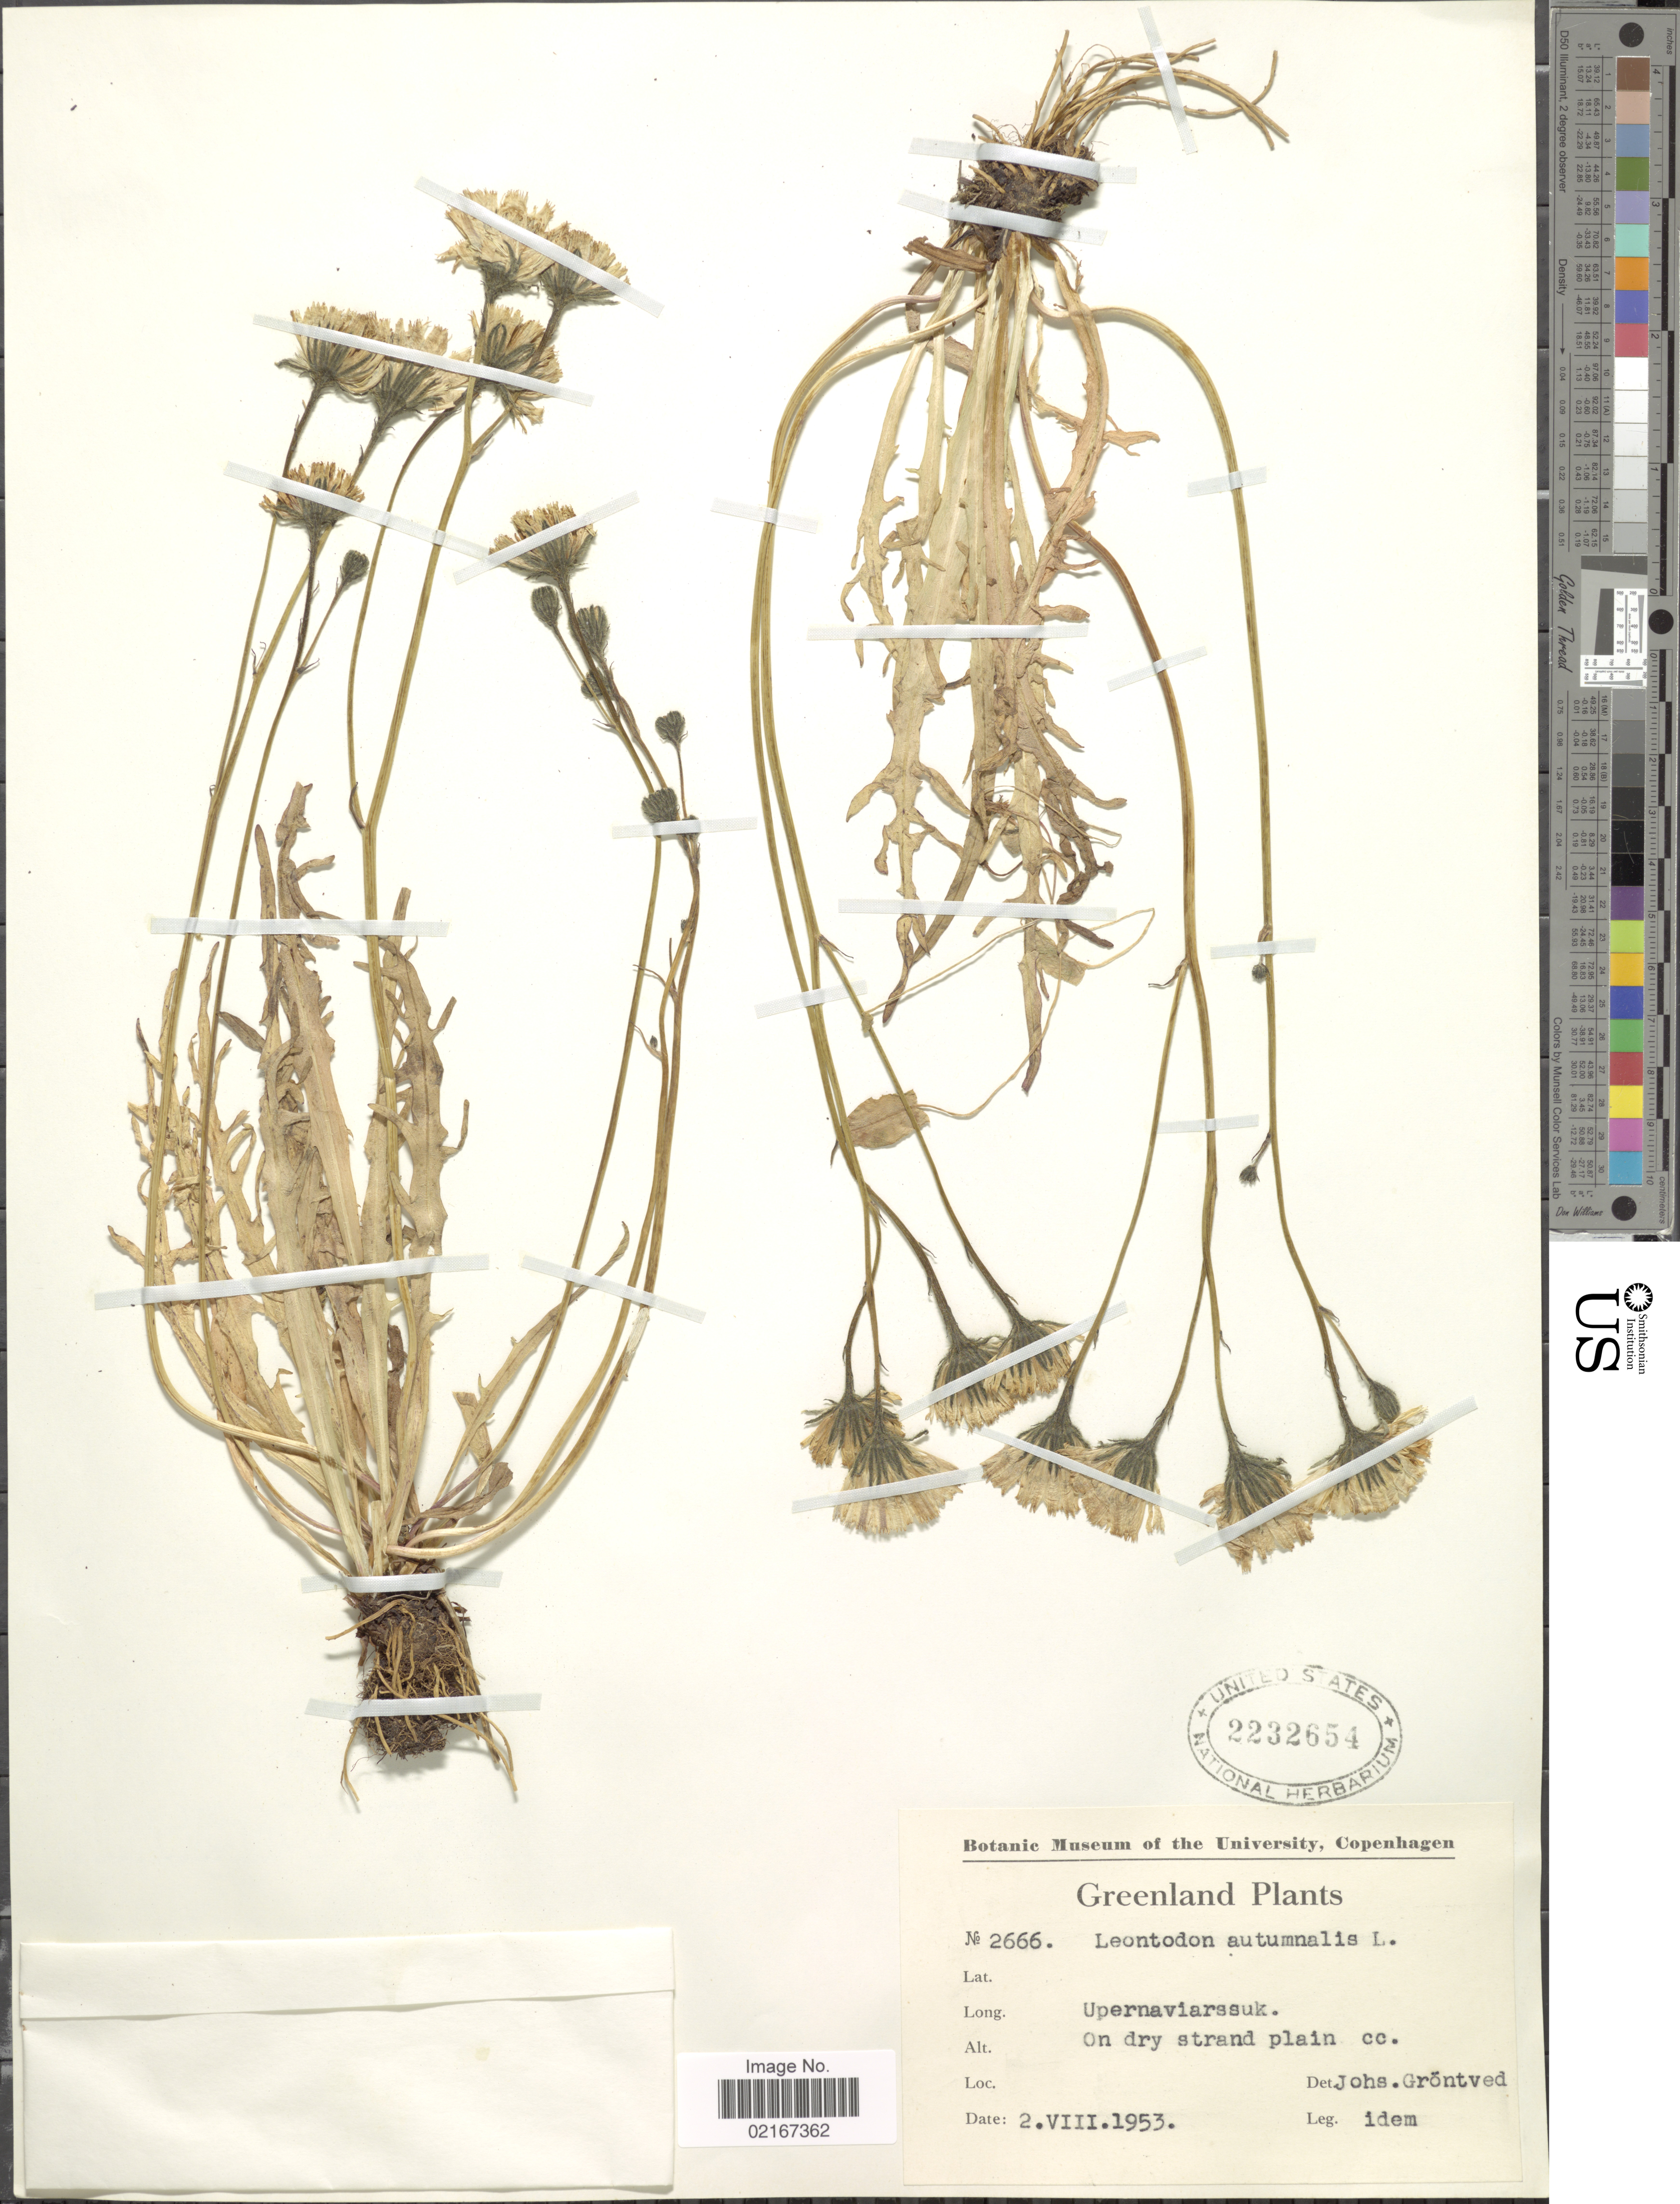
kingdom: Plantae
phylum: Tracheophyta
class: Magnoliopsida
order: Asterales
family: Asteraceae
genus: Scorzoneroides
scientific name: Scorzoneroides autumnalis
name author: (L.) Moench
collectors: J. Gröntved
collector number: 2666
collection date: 1953-08-02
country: Greenland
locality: Upernaviarssuk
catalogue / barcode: US 2232654